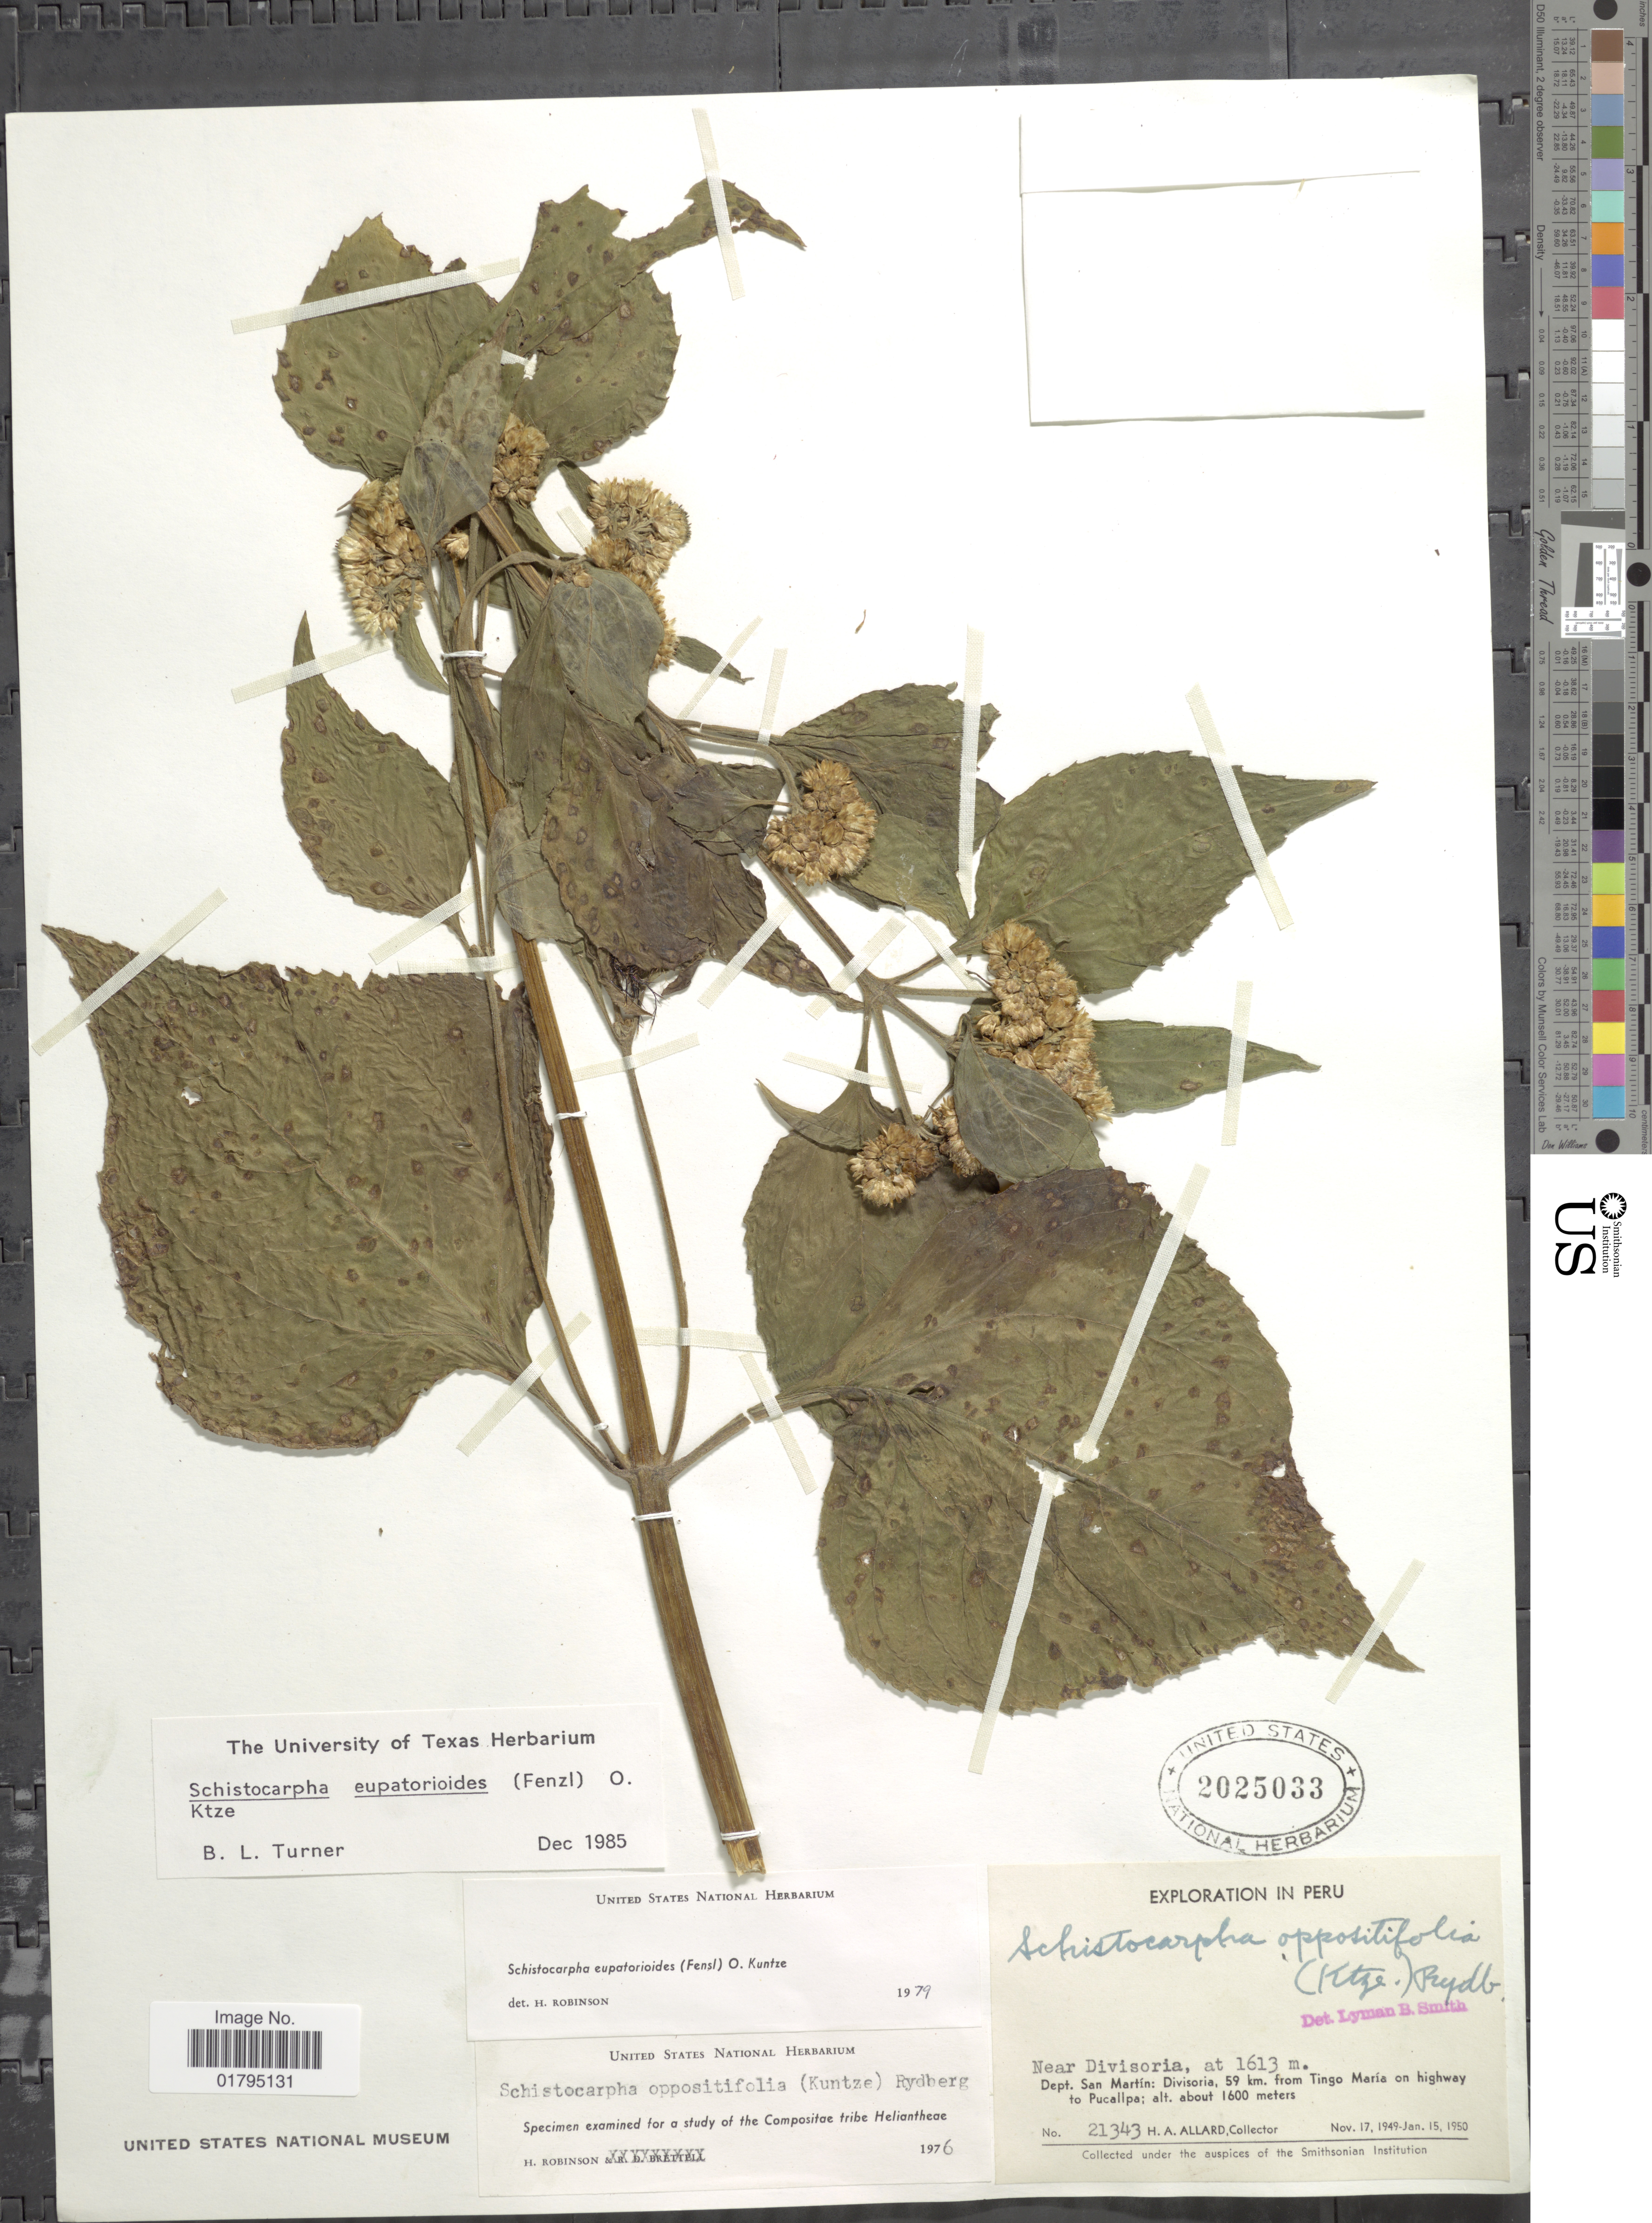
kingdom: Plantae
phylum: Tracheophyta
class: Magnoliopsida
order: Asterales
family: Asteraceae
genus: Schistocarpha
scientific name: Schistocarpha eupatorioides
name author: (Fenzl) Kuntze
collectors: H. A. Allard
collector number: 21343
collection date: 1949-11-17/1950-01-15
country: Peru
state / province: San Martín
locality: Near Divisoria, at 1613 m. Dept. San Martin: Divisoria, 59 km. from Tingo Maria on highway to Pucallpa.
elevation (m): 1600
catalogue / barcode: US 2025033